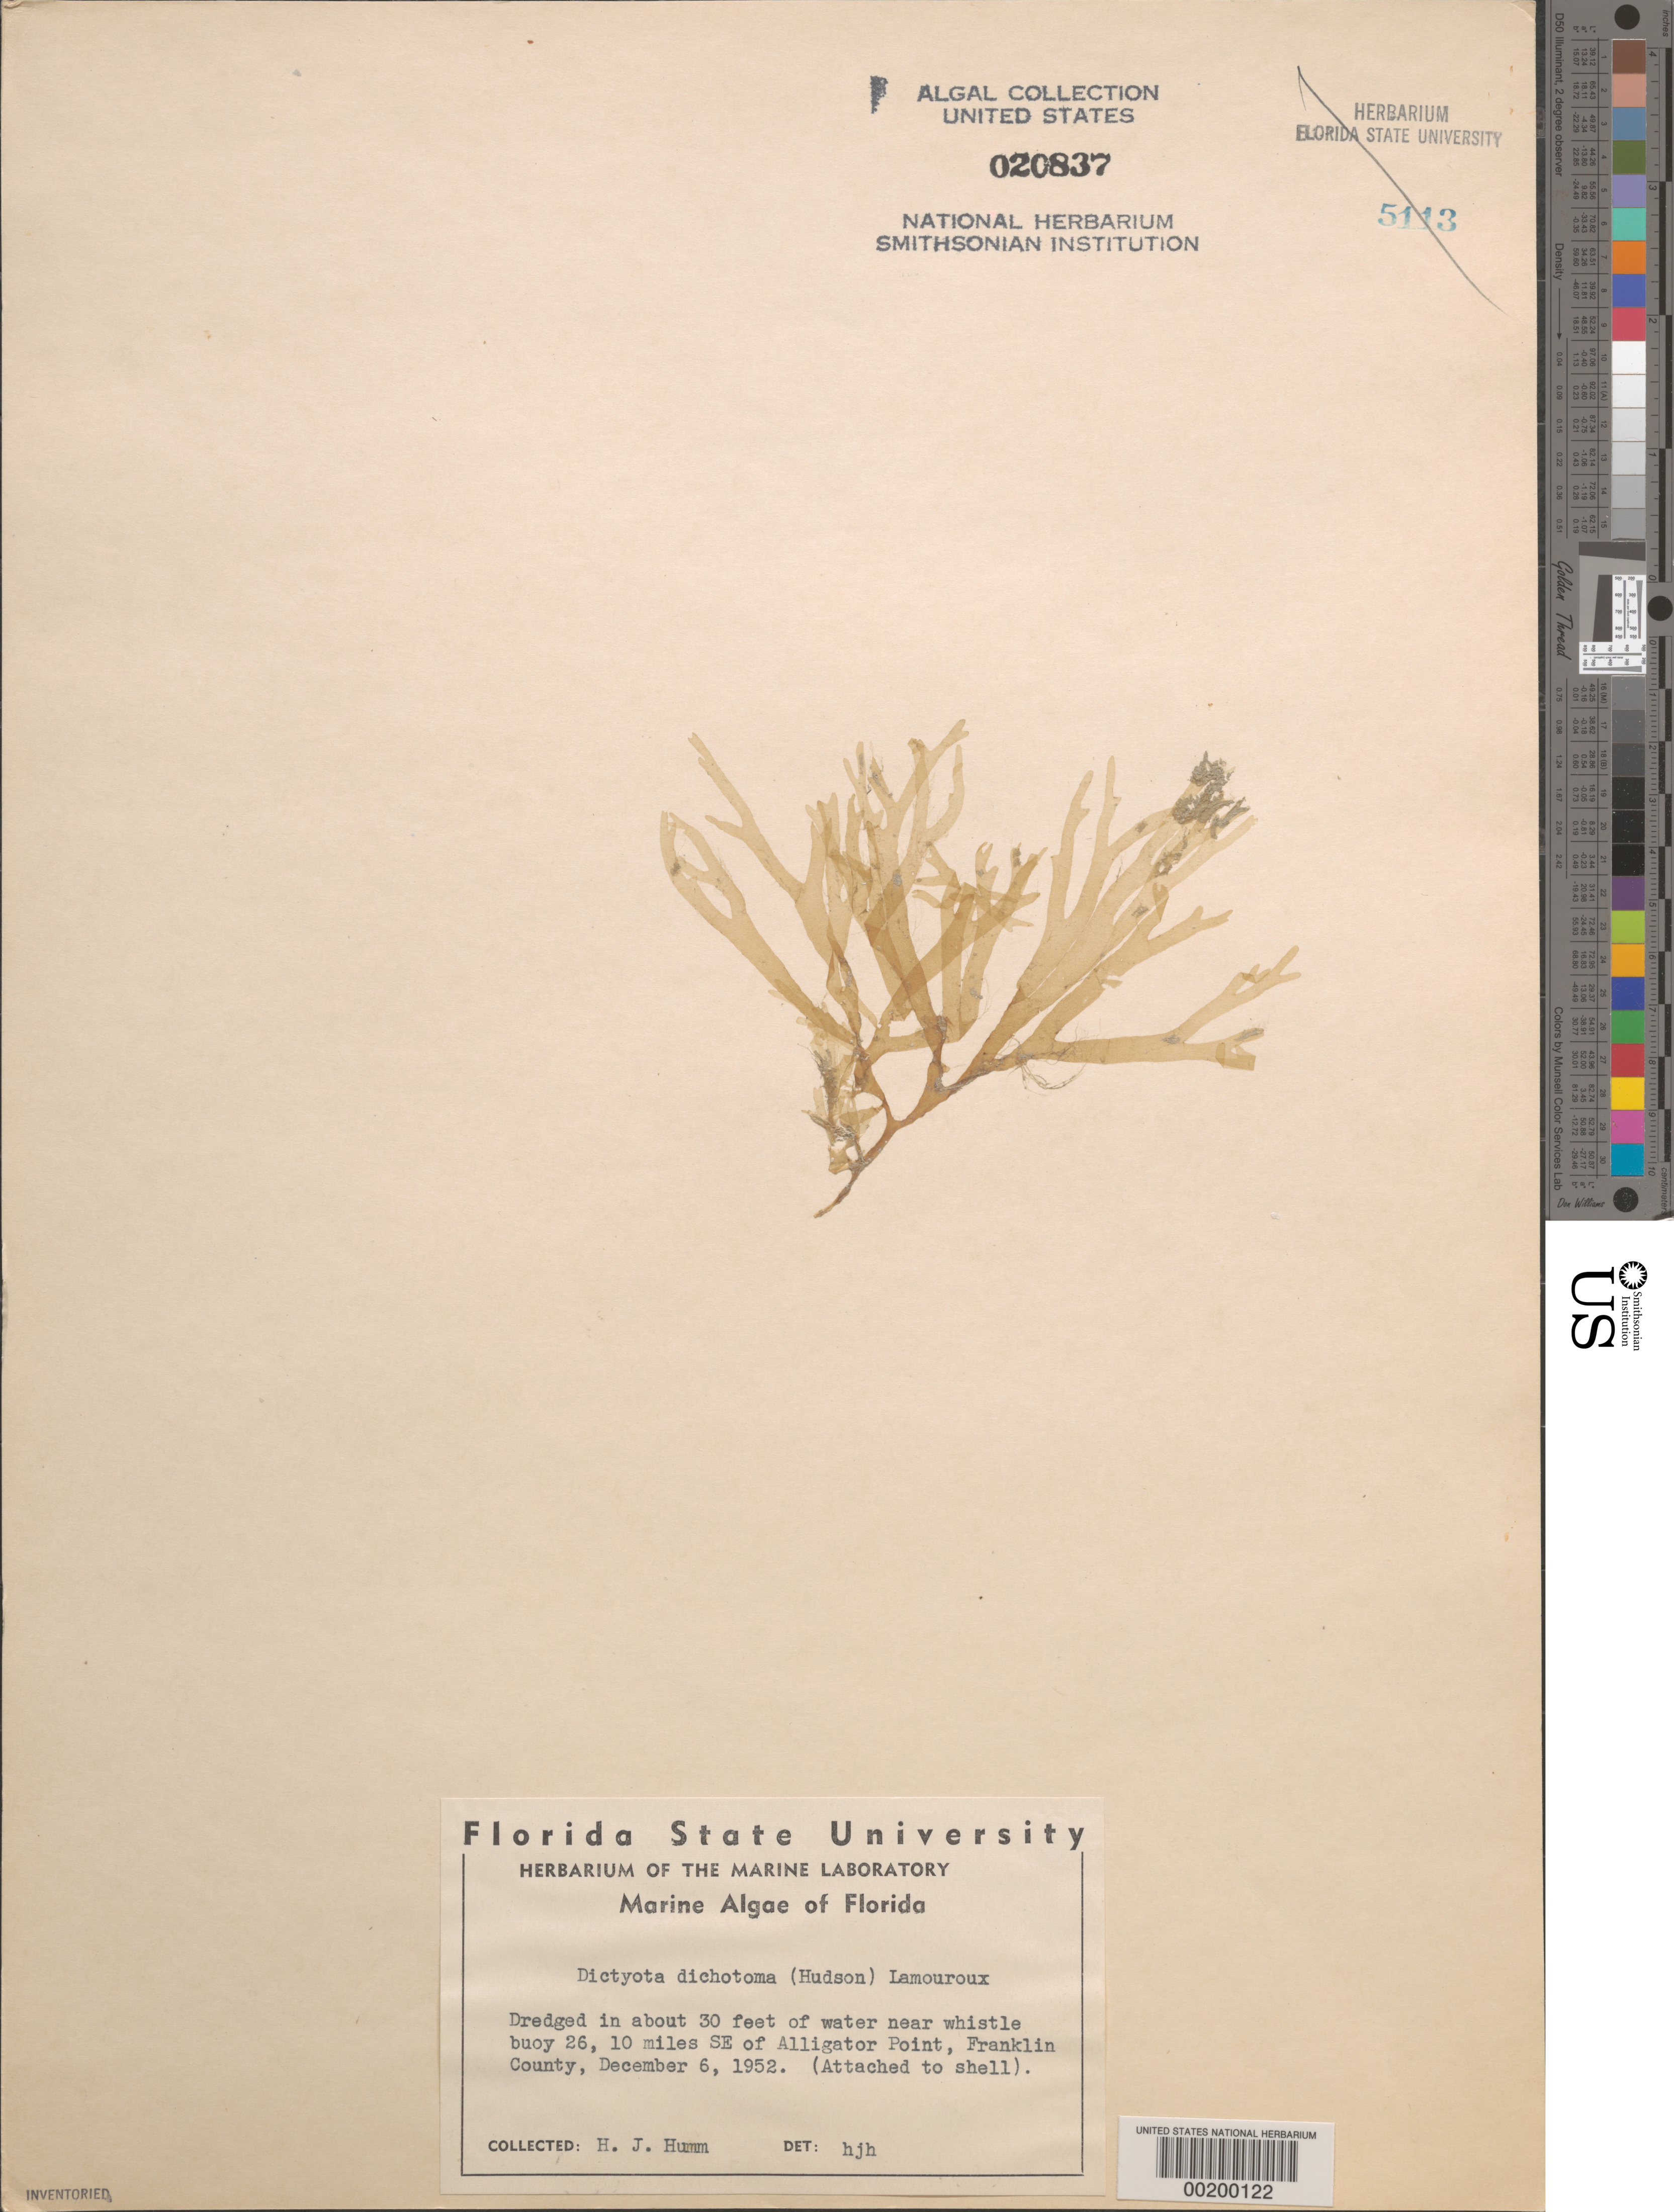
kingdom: Chromista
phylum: Ochrophyta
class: Phaeophyceae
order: Dictyotales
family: Dictyotaceae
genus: Dictyota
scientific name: Dictyota dichotoma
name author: (Huds.) J.V.Lamouroux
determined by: Humm, Harold J.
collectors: H. J. Humm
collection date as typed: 06 Dec 1952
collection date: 1952-12-06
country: United States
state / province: Florida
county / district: Franklin County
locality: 10 miles southeast of Alligator Point, near whistle buoy 26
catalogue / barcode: US 20837